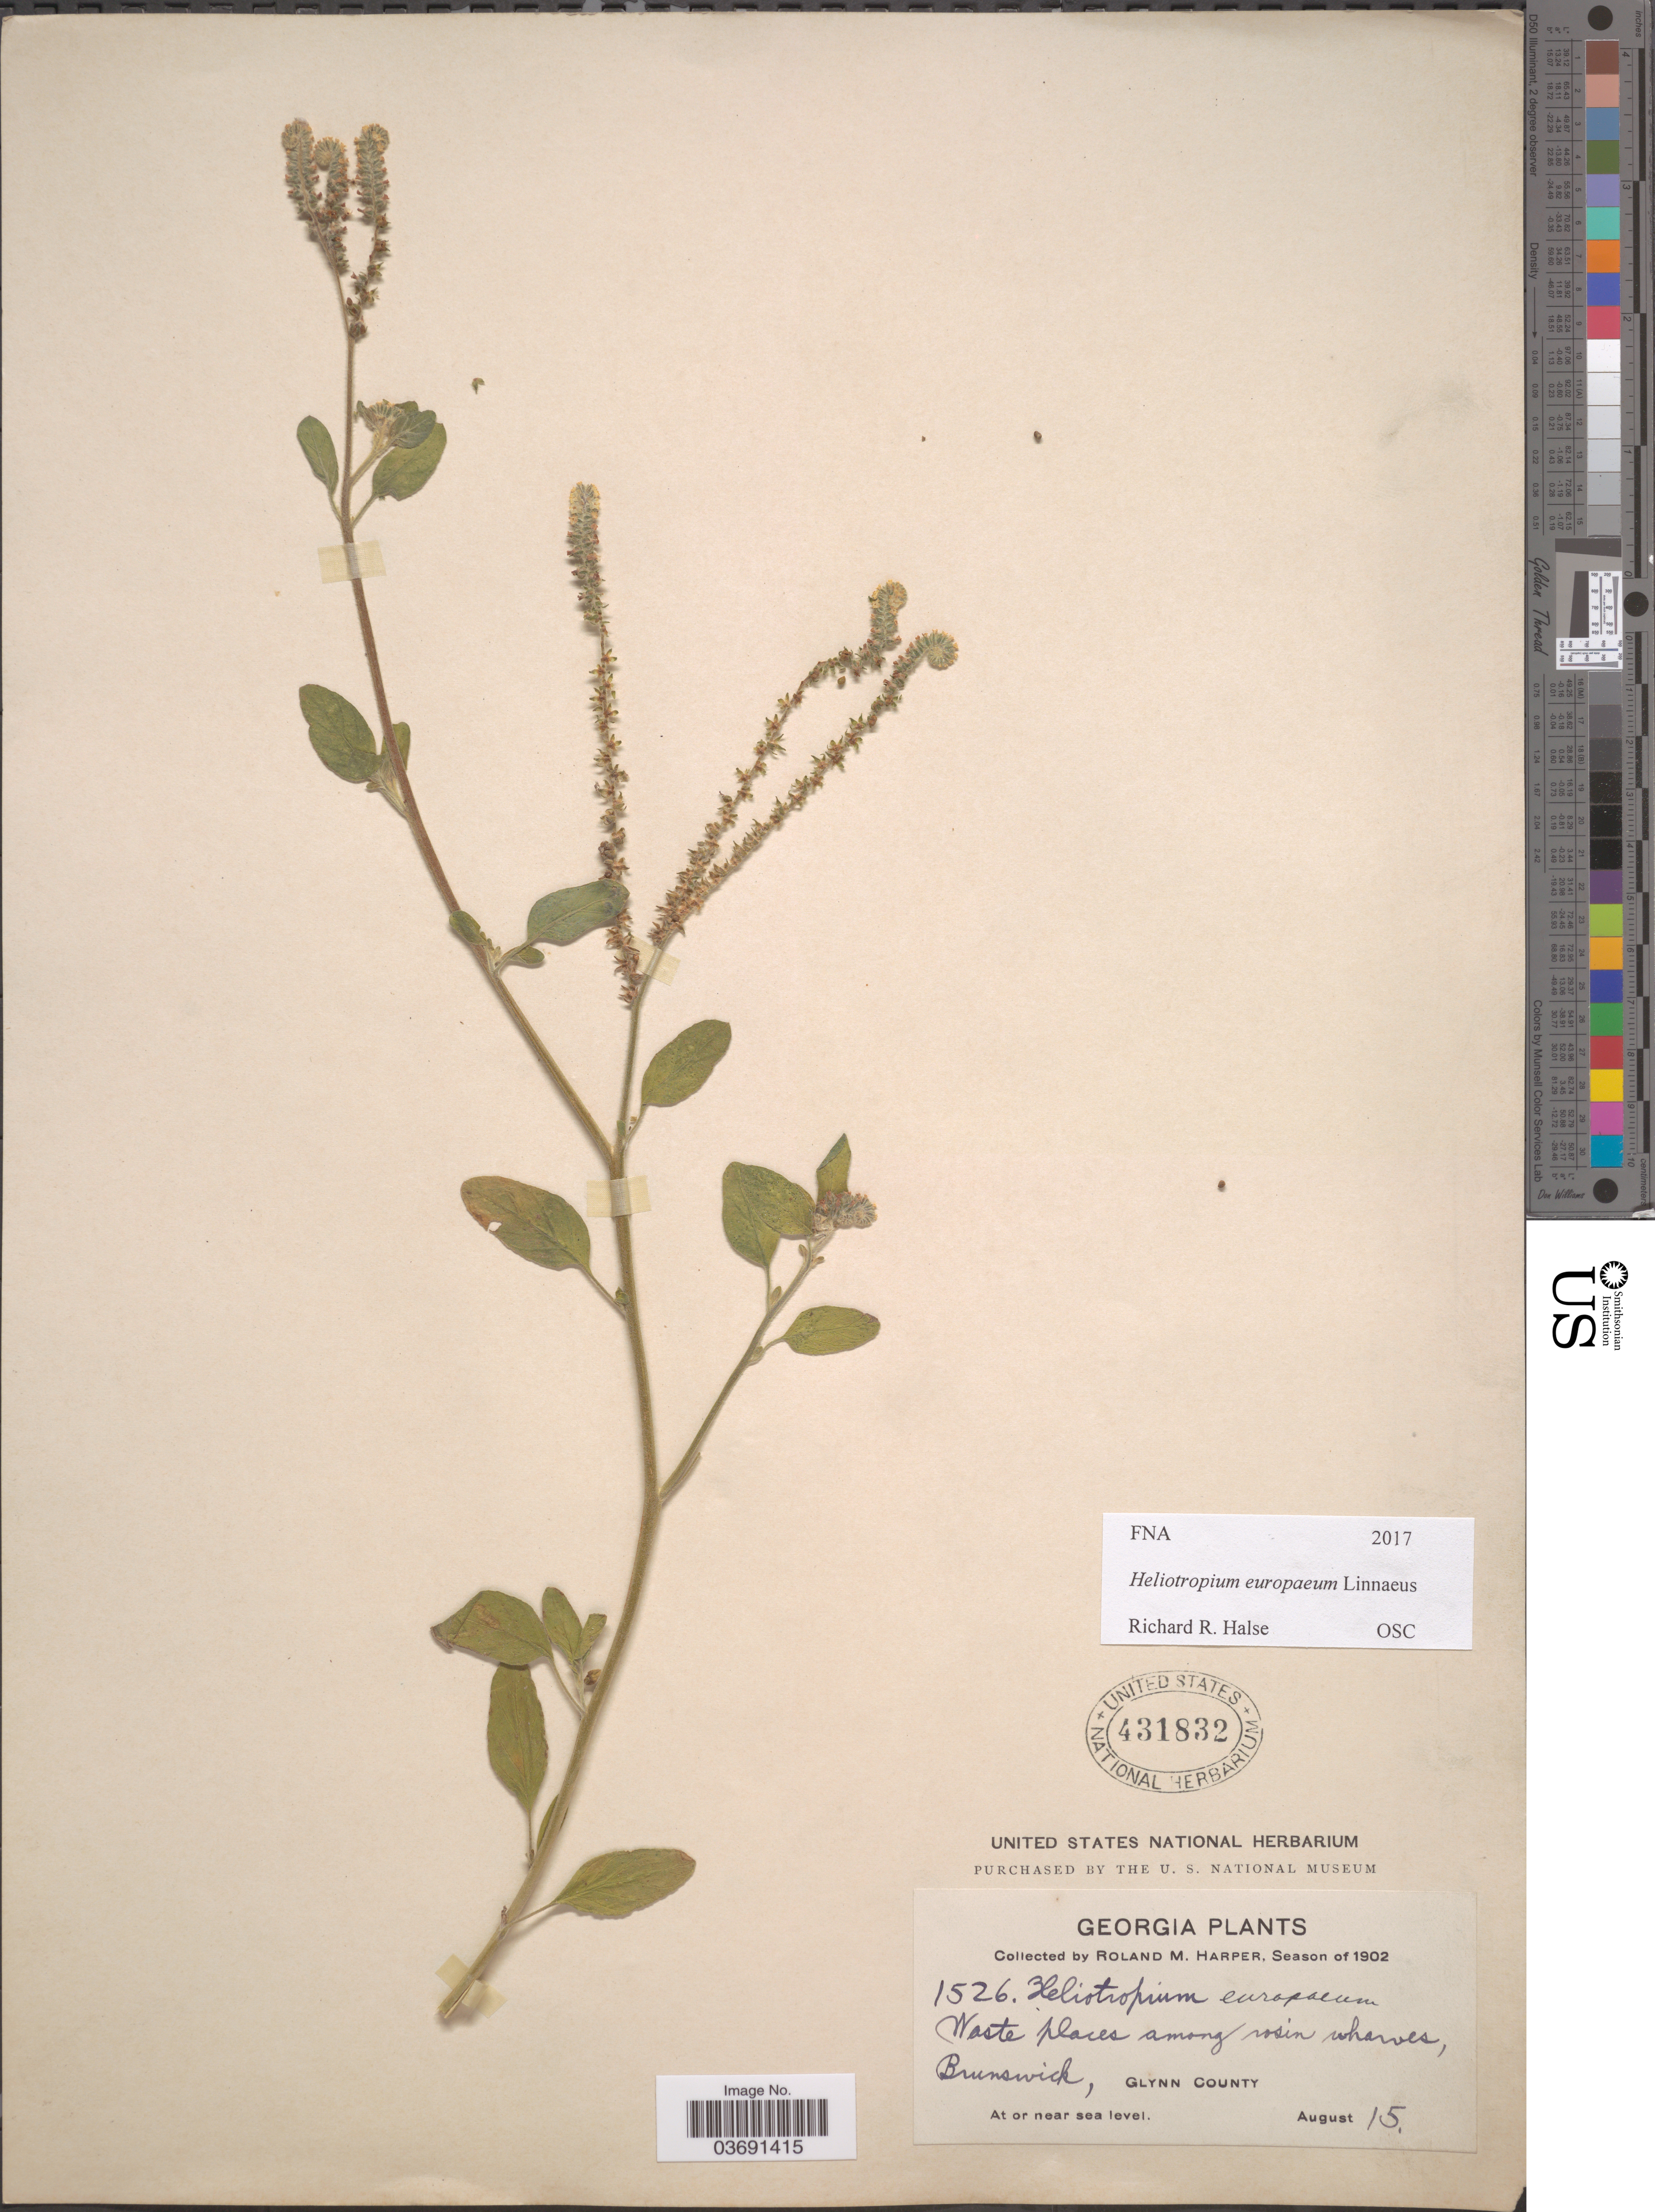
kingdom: Plantae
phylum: Tracheophyta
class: Magnoliopsida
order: Boraginales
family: Heliotropiaceae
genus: Heliotropium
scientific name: Heliotropium europaeum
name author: L.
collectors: R. M. Harper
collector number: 1526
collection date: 1902-08-15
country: United States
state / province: Georgia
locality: Waste places among rosin wharves, Brunswick, Glynn County.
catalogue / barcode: US 431832